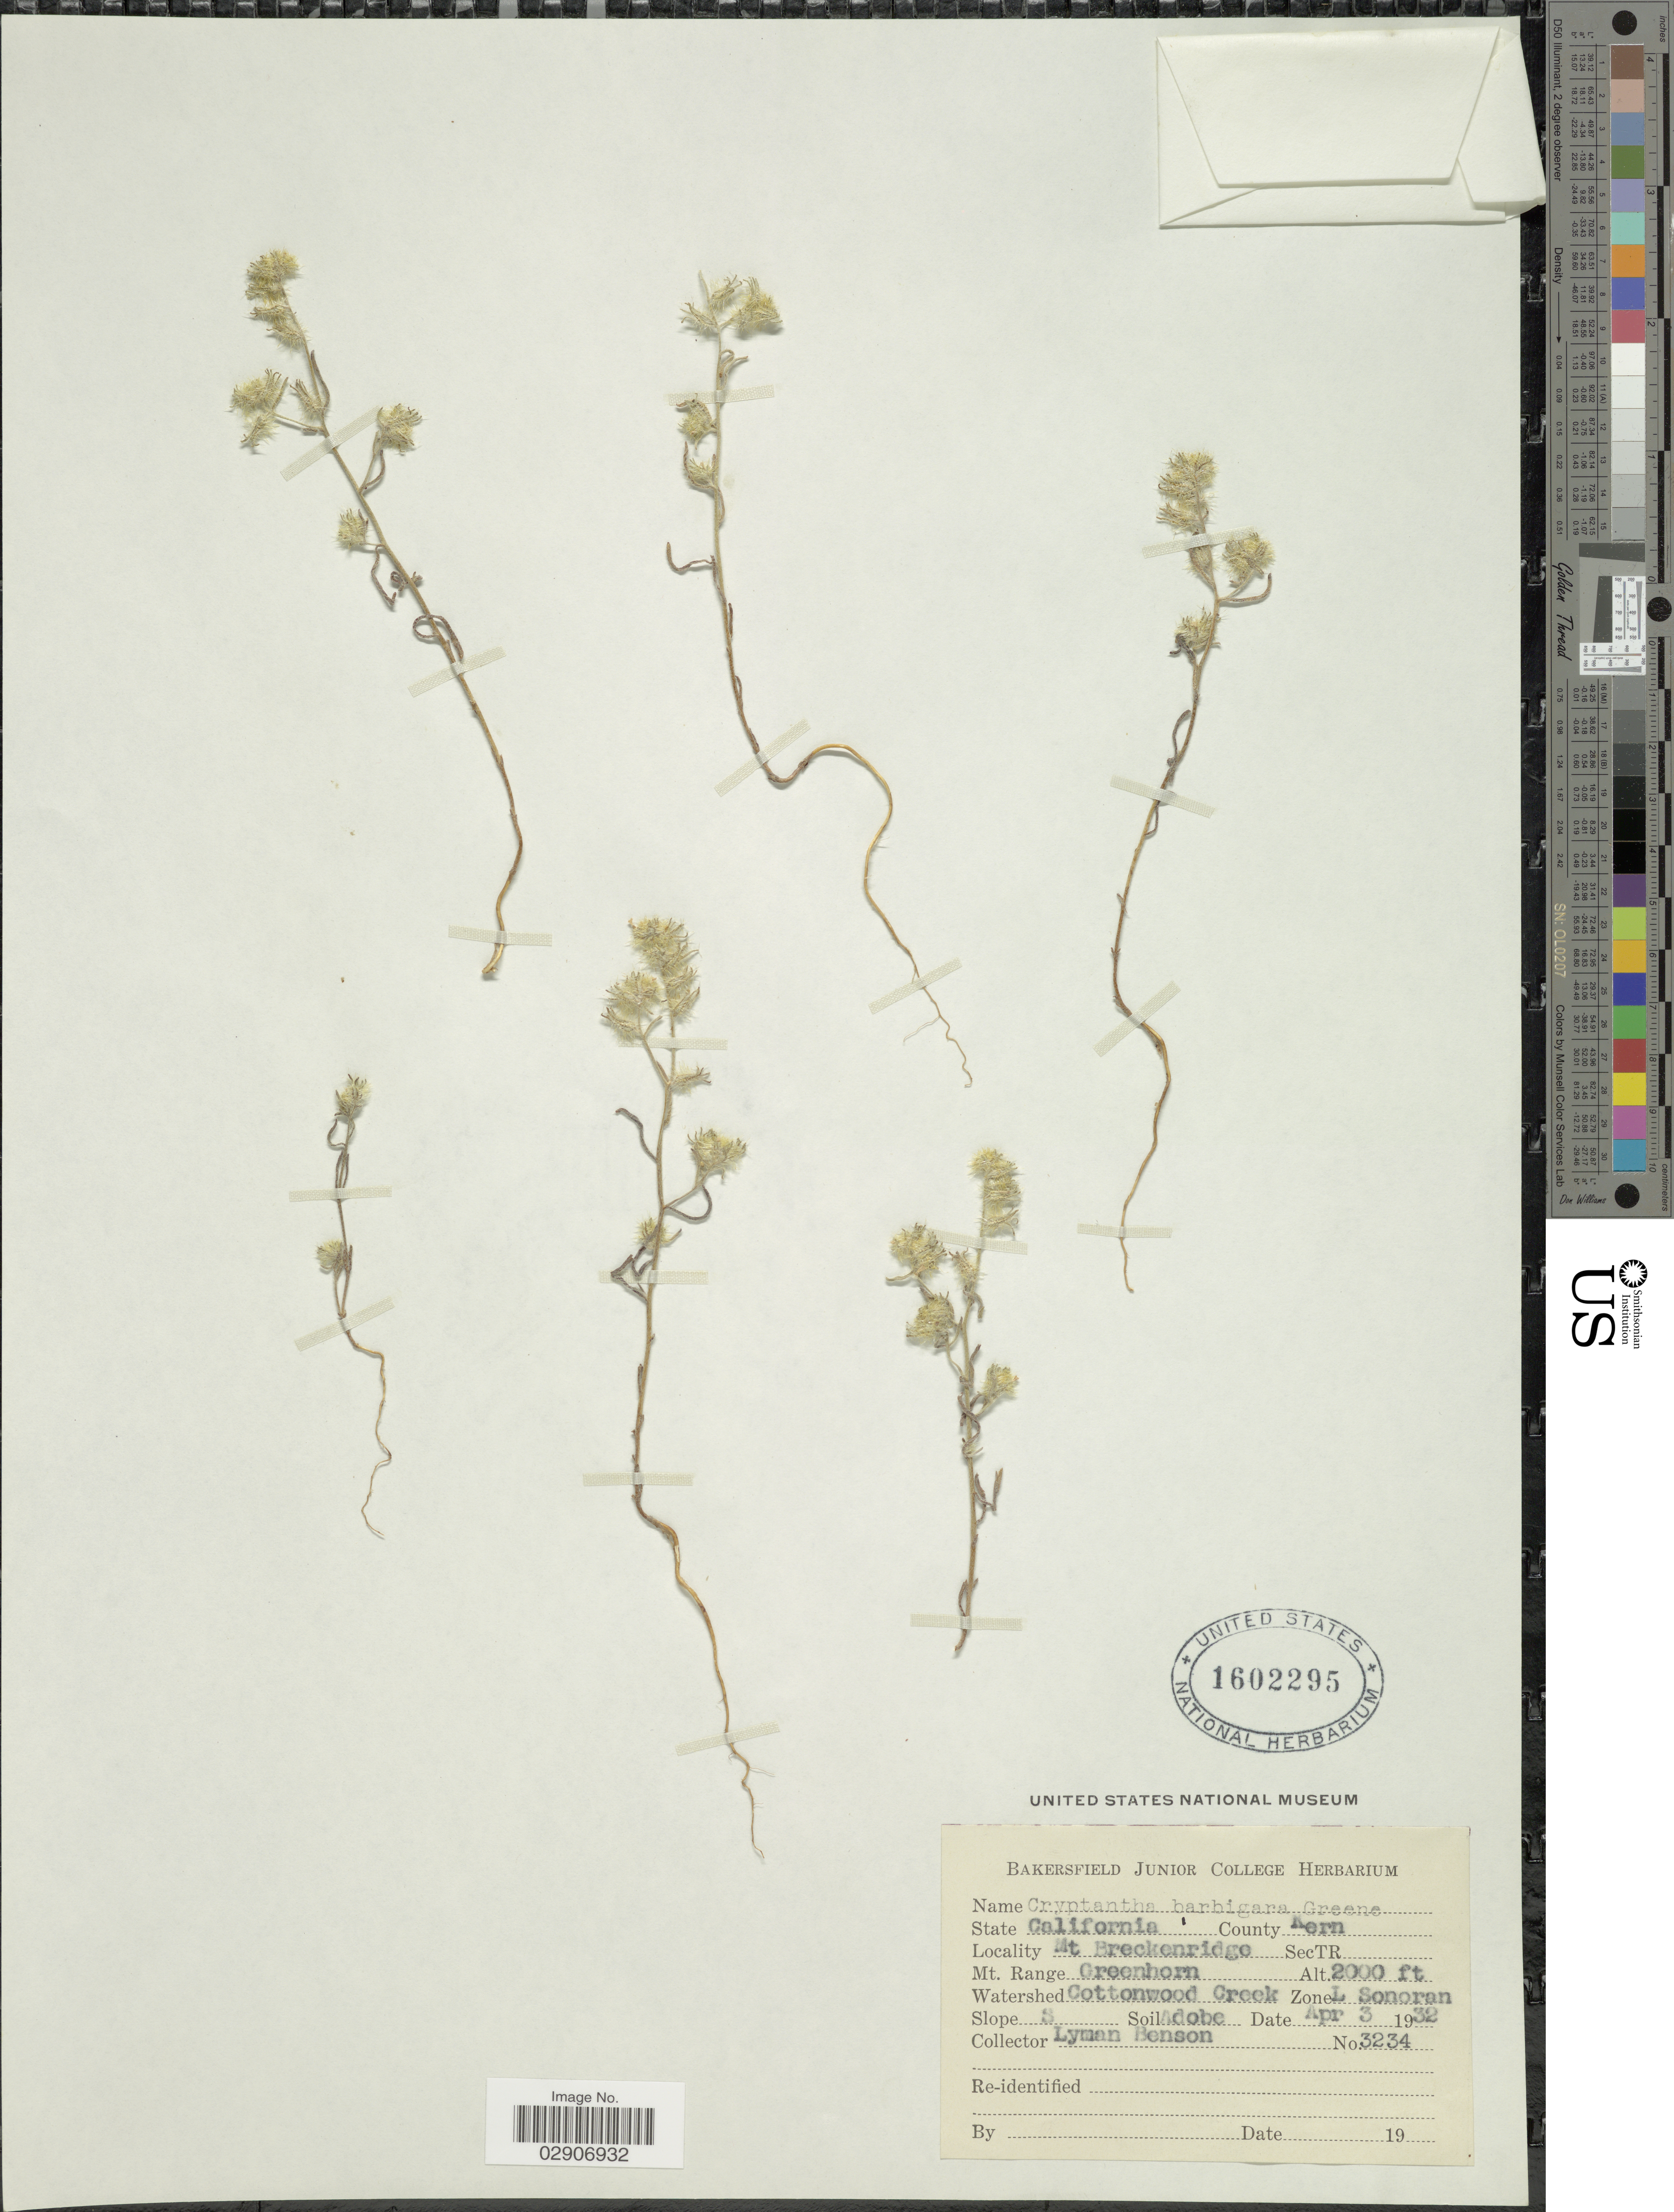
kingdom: Plantae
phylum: Tracheophyta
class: Magnoliopsida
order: Boraginales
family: Boraginaceae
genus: Cryptantha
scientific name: Cryptantha barbigera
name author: (A. Gray) Greene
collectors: L. D. Benson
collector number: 3234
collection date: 1932-04-03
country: United States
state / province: California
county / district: Kern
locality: County Kern. Mt Breckenridge. Mt. Range Greenhorn. Watershed Cottonwood Creek Zone L Sonoran. Slope S.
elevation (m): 610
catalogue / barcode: US 1602295